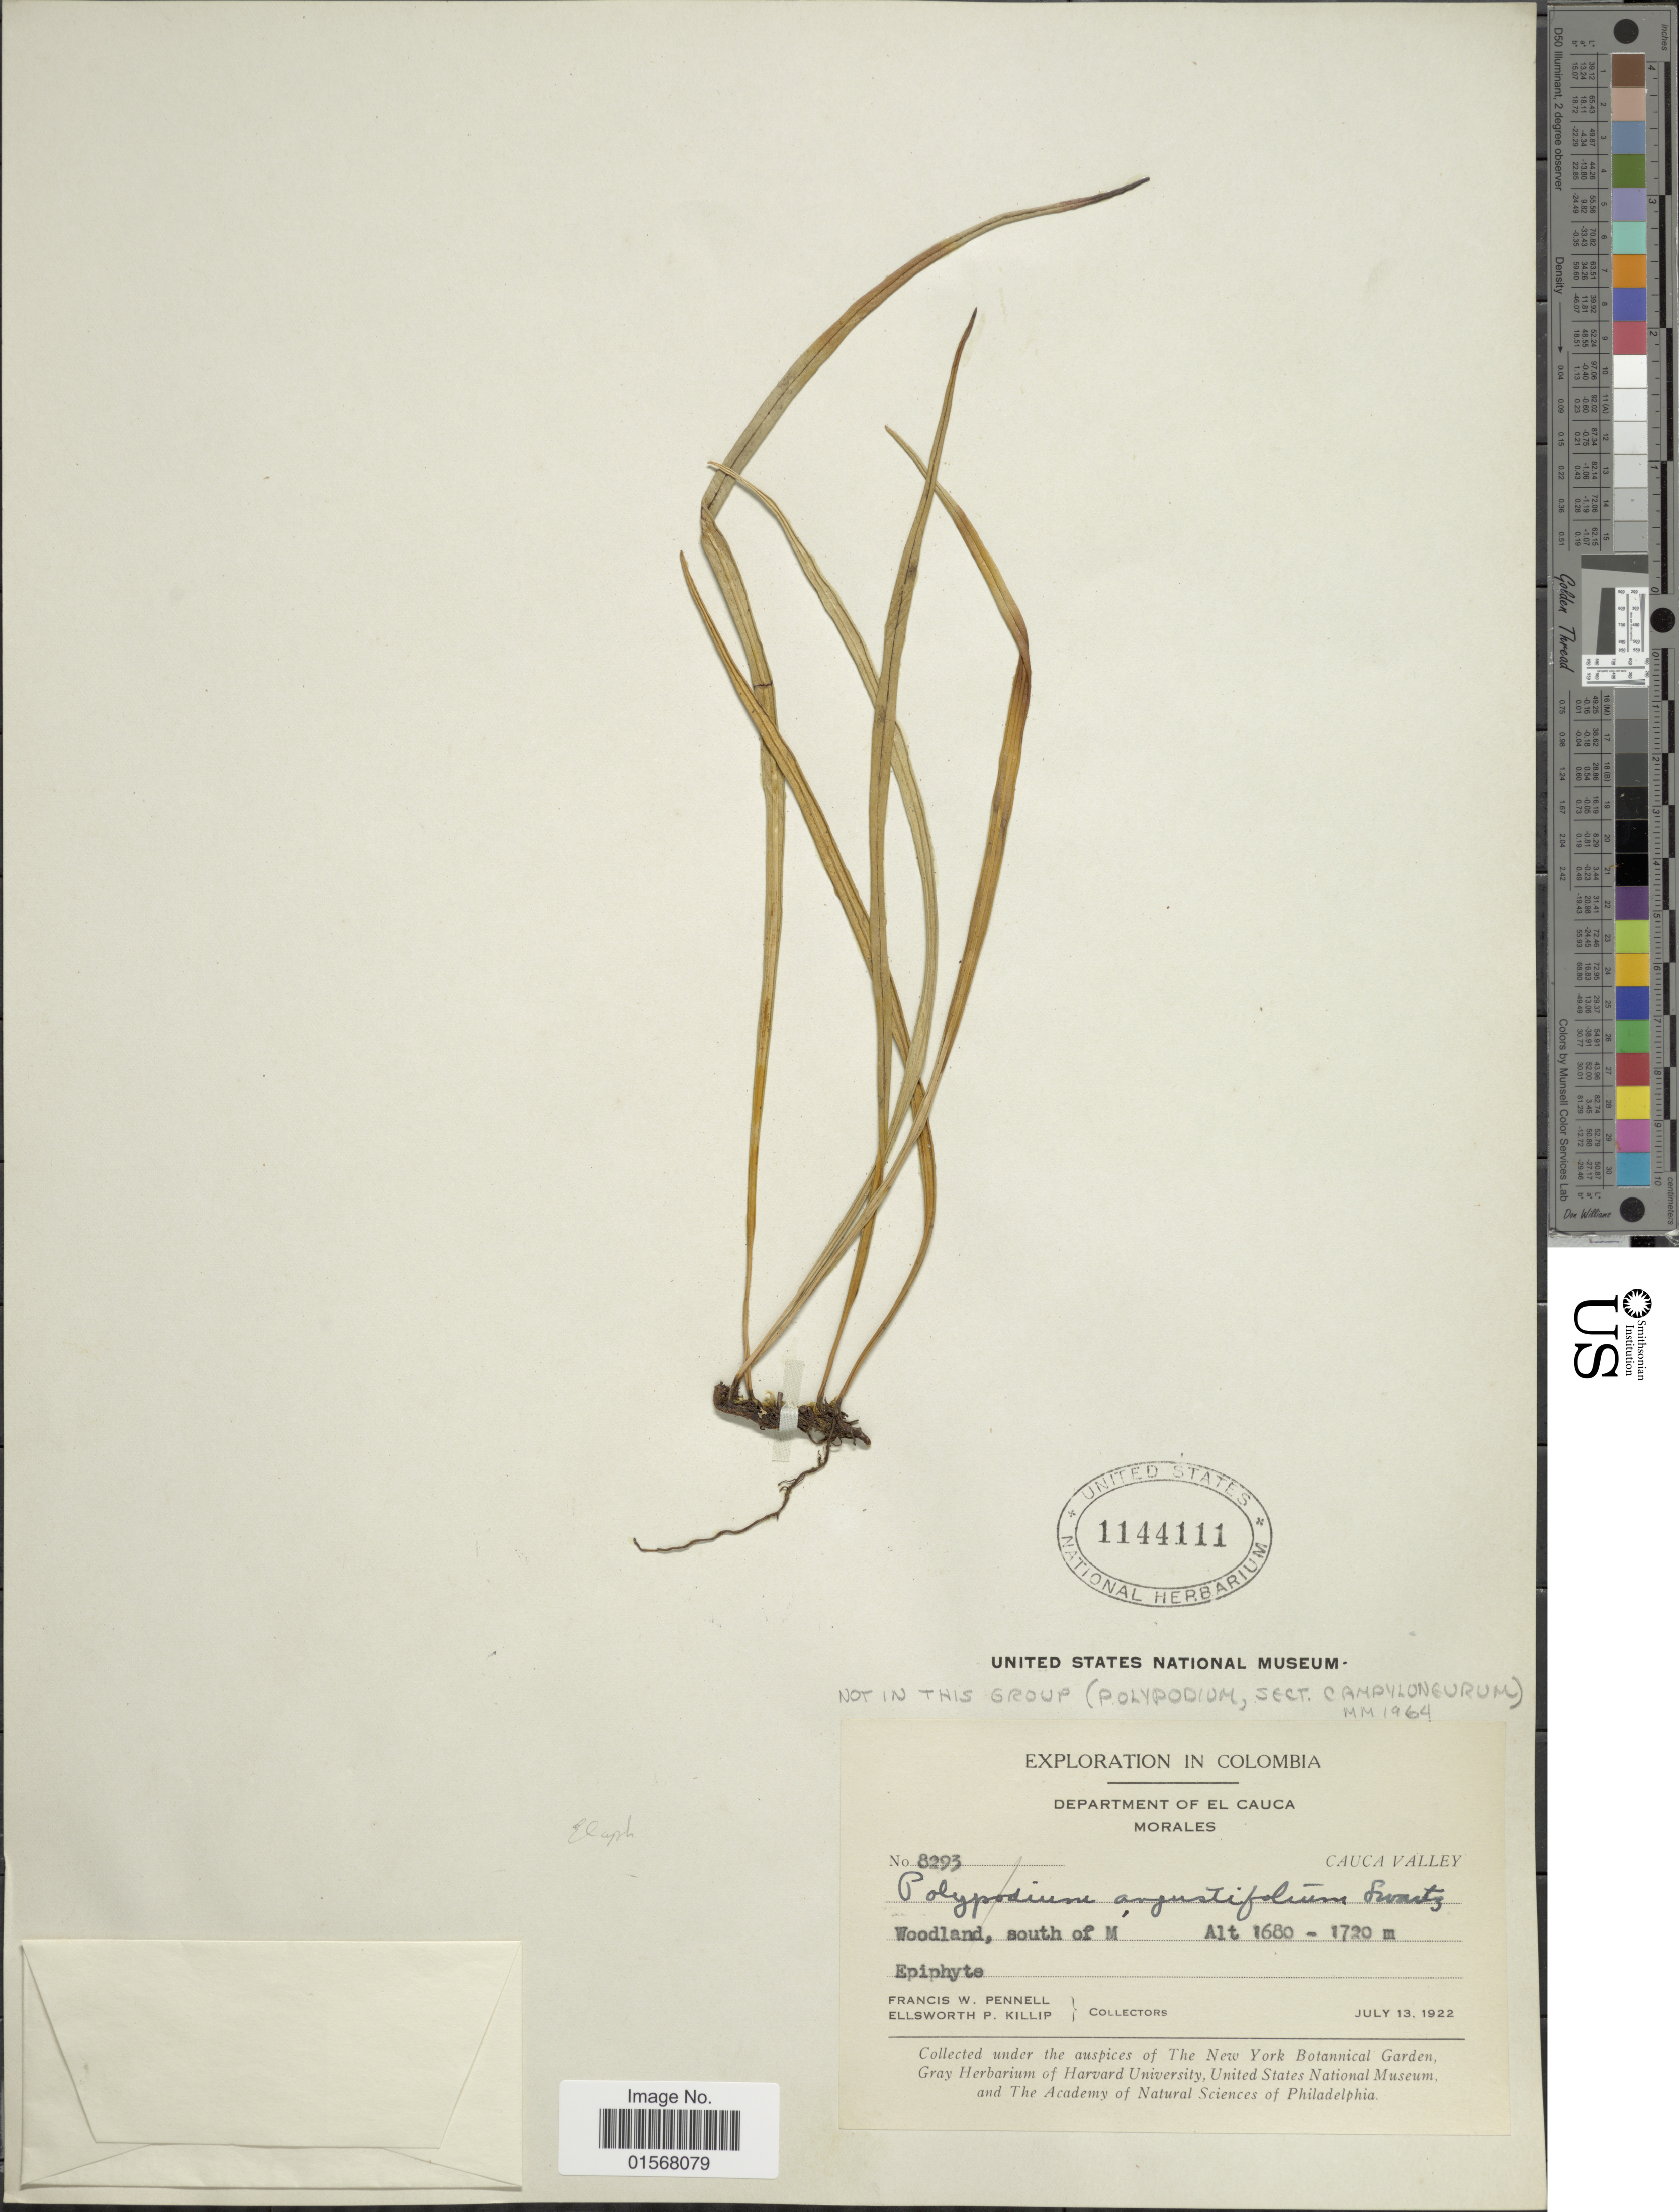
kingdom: Plantae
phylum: Tracheophyta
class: Polypodiopsida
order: Polypodiales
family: Dryopteridaceae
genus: Elaphoglossum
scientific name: Elaphoglossum glabellum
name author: J. Sm.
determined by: Vasco, A.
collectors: F. W. Pennell & E. P. Killip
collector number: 8239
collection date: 1922-07-13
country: Colombia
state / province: Valle del Cauca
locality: Department of El Cauca, Morales, Cauca Valley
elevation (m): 1680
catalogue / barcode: US 1144111